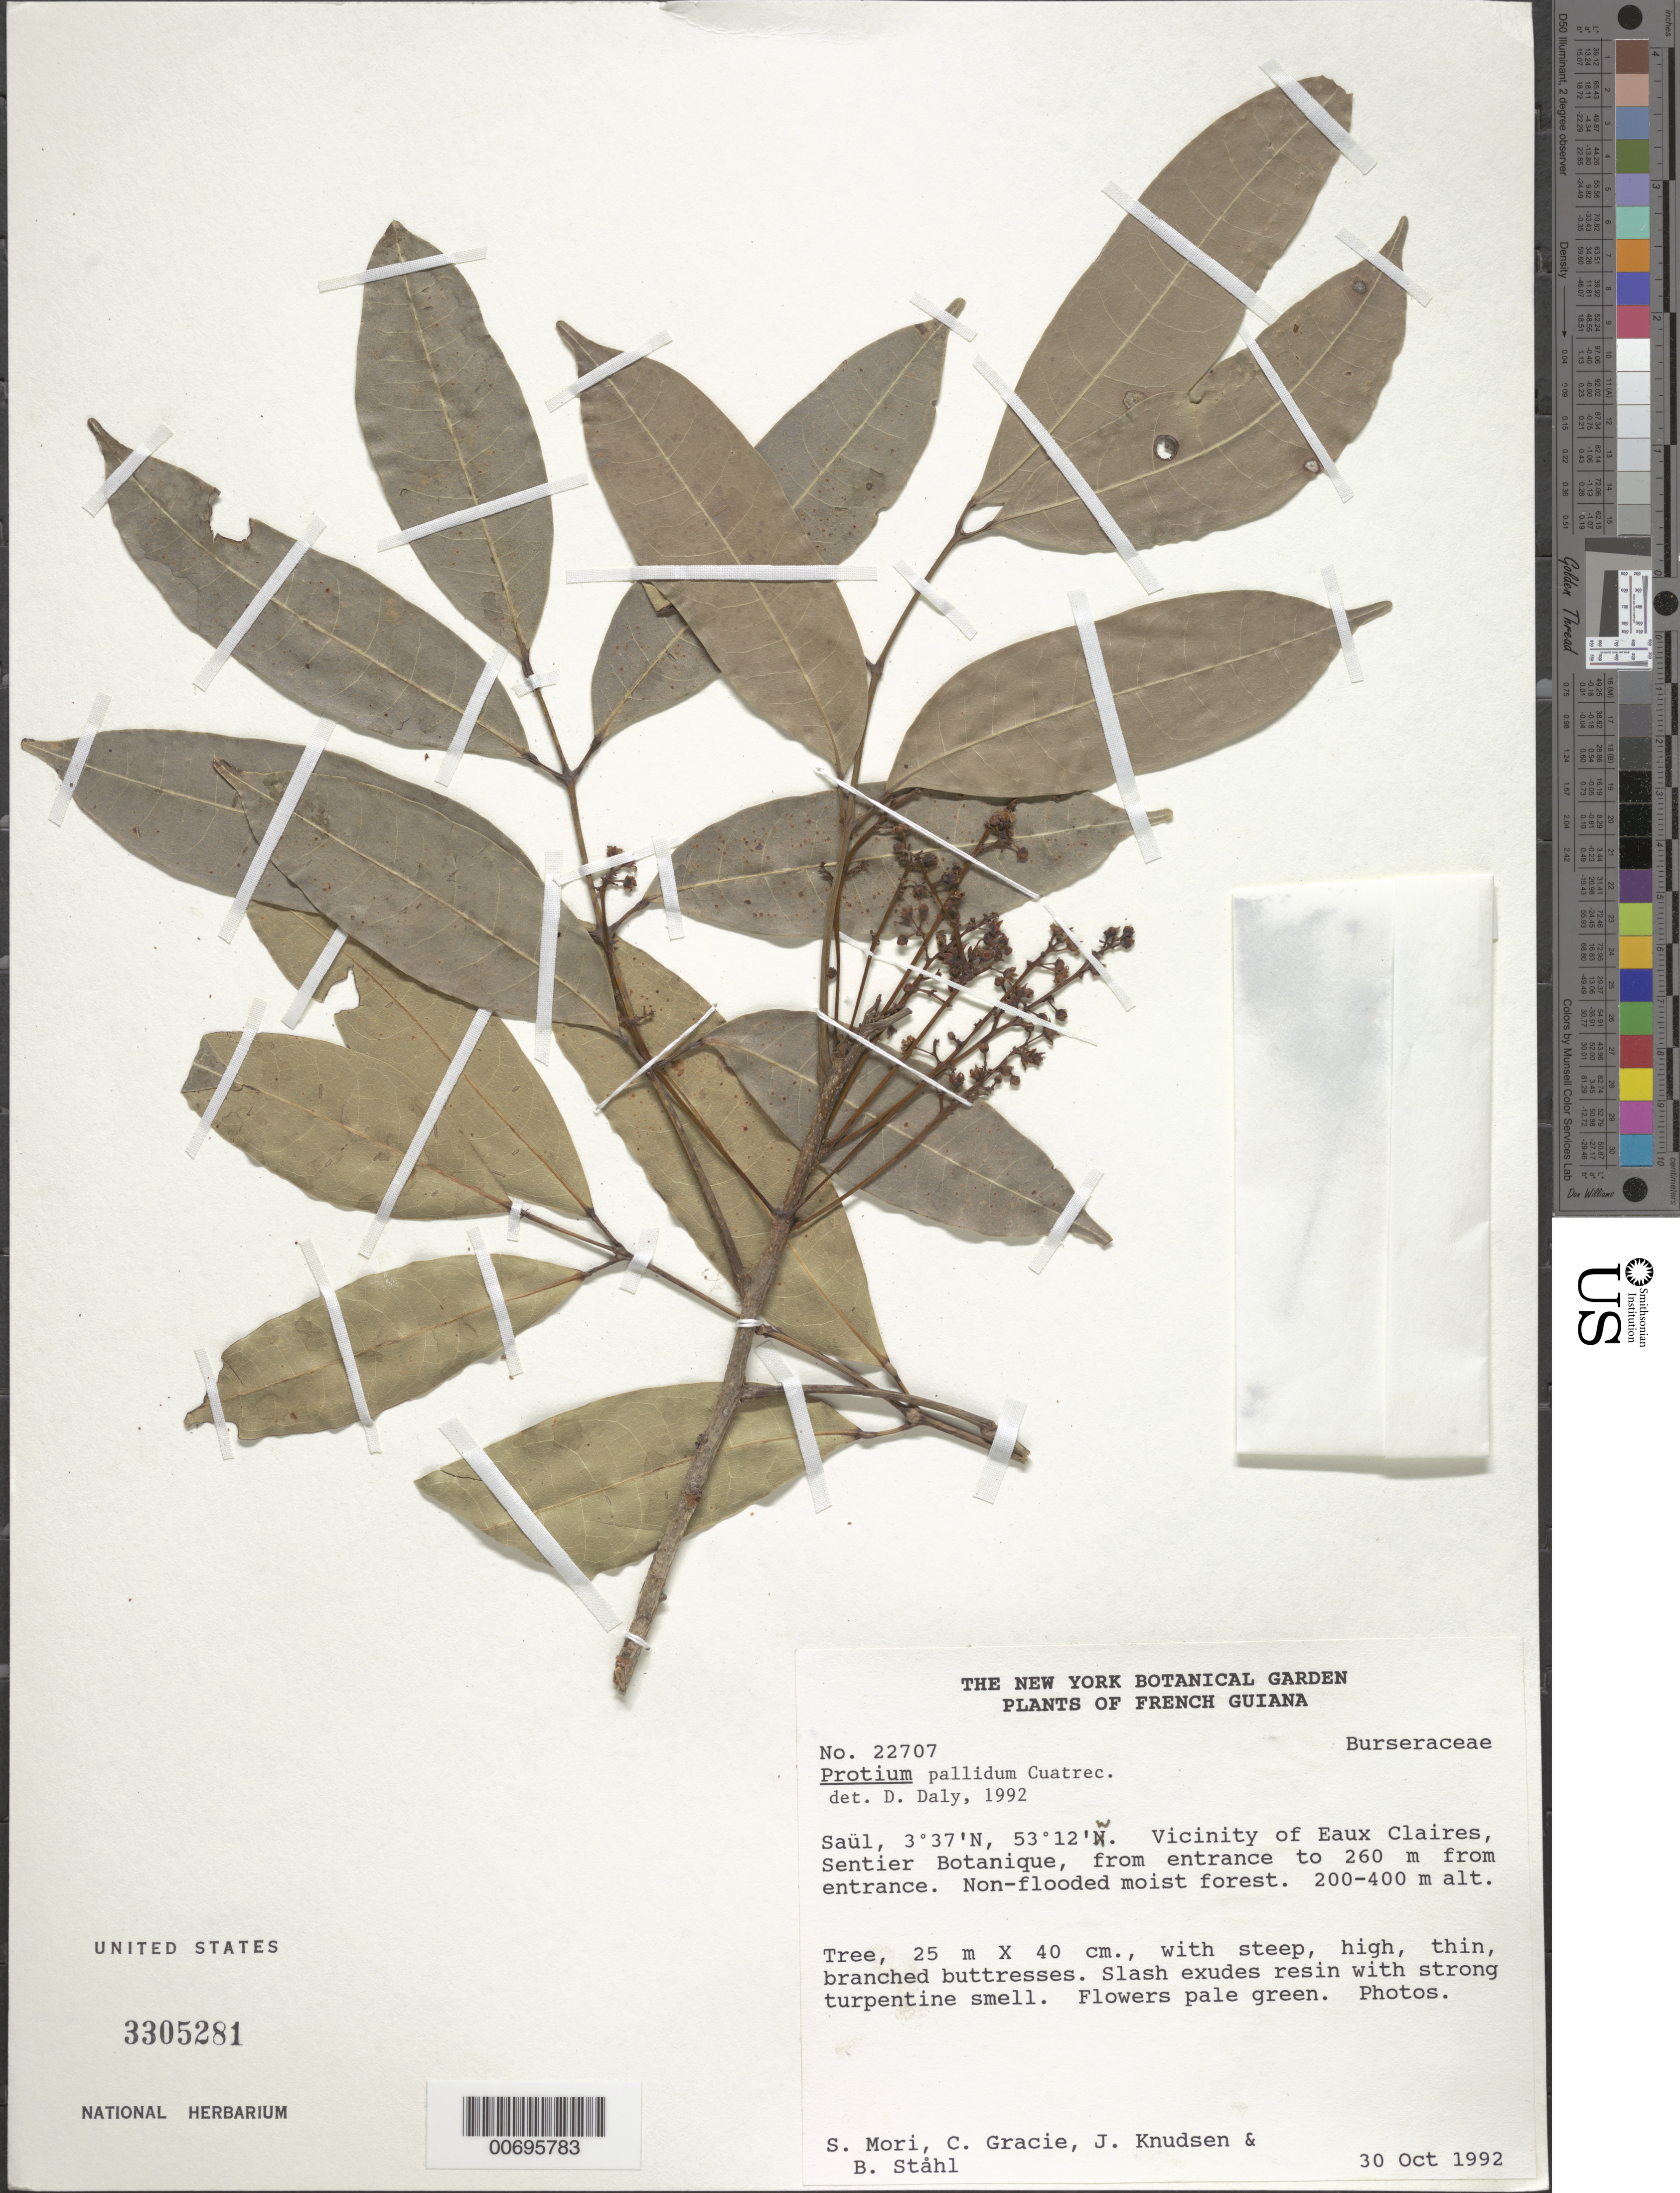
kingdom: Plantae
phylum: Tracheophyta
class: Magnoliopsida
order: Sapindales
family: Burseraceae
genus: Protium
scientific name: Protium pallidum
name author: Cuatrec.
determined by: Daly, D. C.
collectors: S. Mori, C. A. Gracie, J. Knudsen & B. Ståhl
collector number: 22707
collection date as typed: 30-Oct-92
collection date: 1992-10-30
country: French Guiana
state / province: Saint-Laurent-du-Maroni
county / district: Saül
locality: Saül, vicinity of Eaux Claires, Sentier Botanique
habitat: Non-flooded moist forest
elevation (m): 200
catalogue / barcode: US 3305281